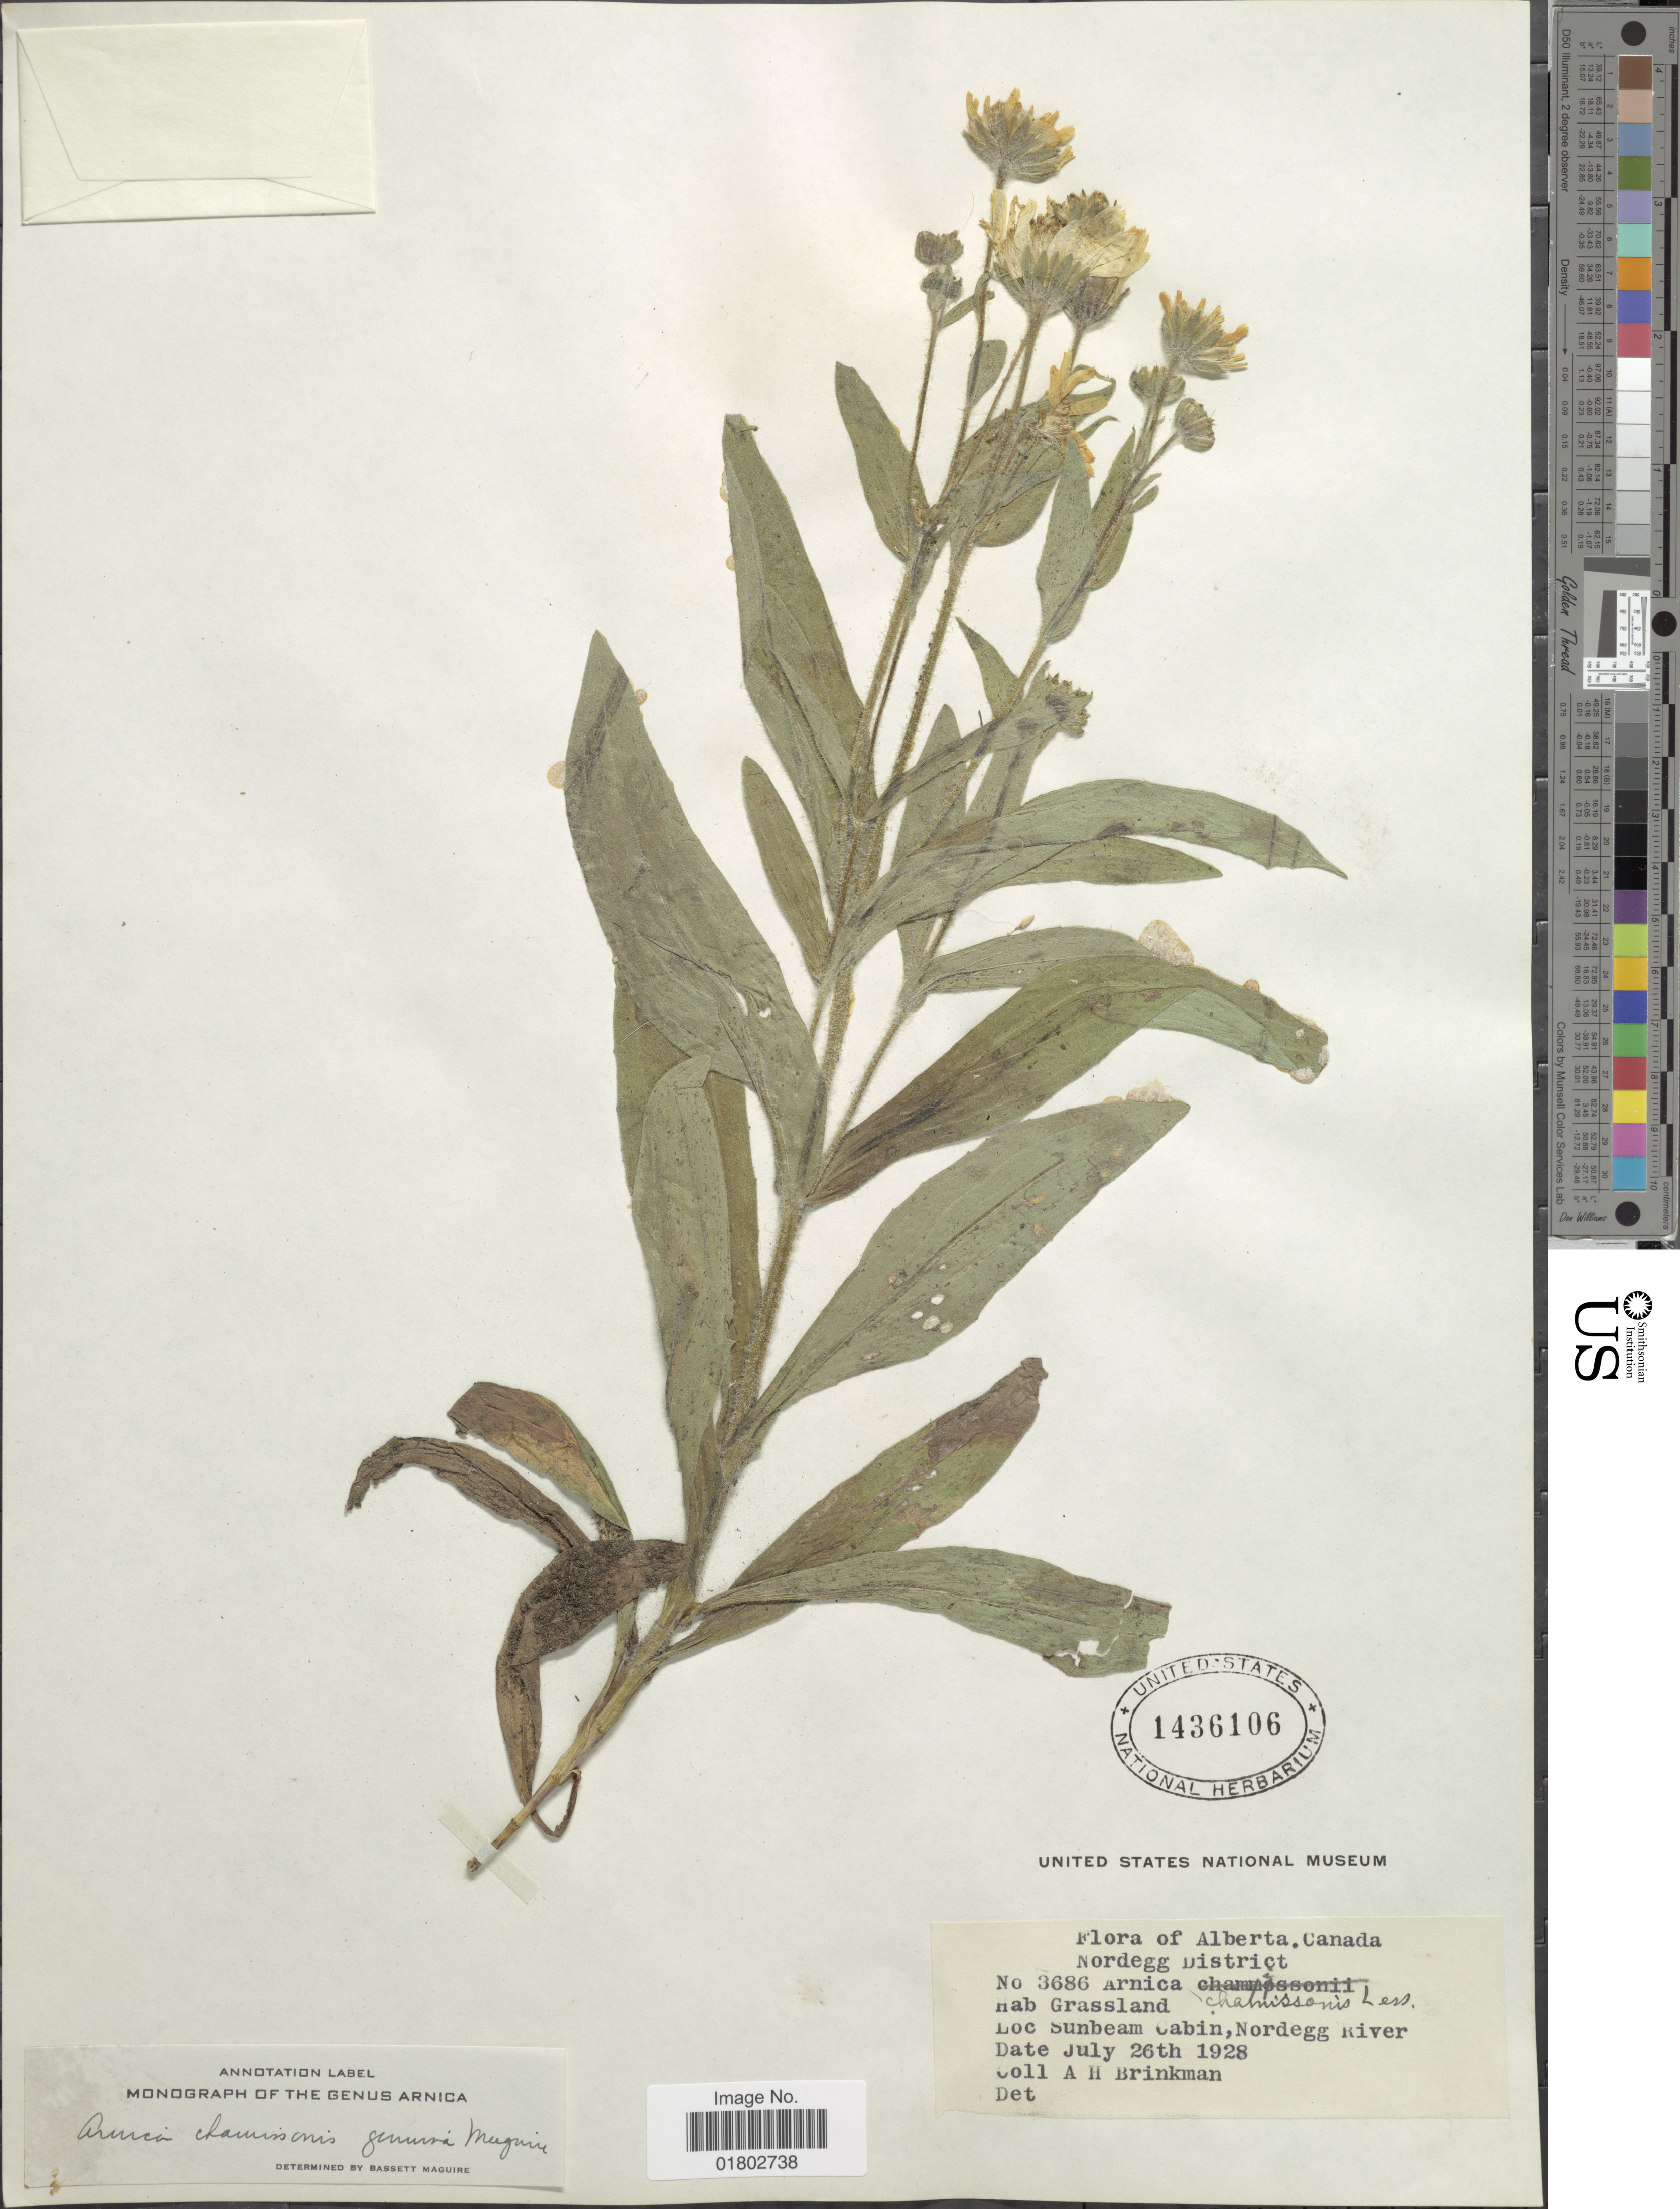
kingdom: Plantae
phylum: Tracheophyta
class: Magnoliopsida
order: Asterales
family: Asteraceae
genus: Arnica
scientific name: Arnica chamissonis subsp. genuina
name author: Maguire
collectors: A. Brinkman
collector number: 3686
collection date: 1928-07-26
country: Canada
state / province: Alberta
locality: Nordegg District, Grasslan, Sunbeam Cabin, Nordegg River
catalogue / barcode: US 1436106